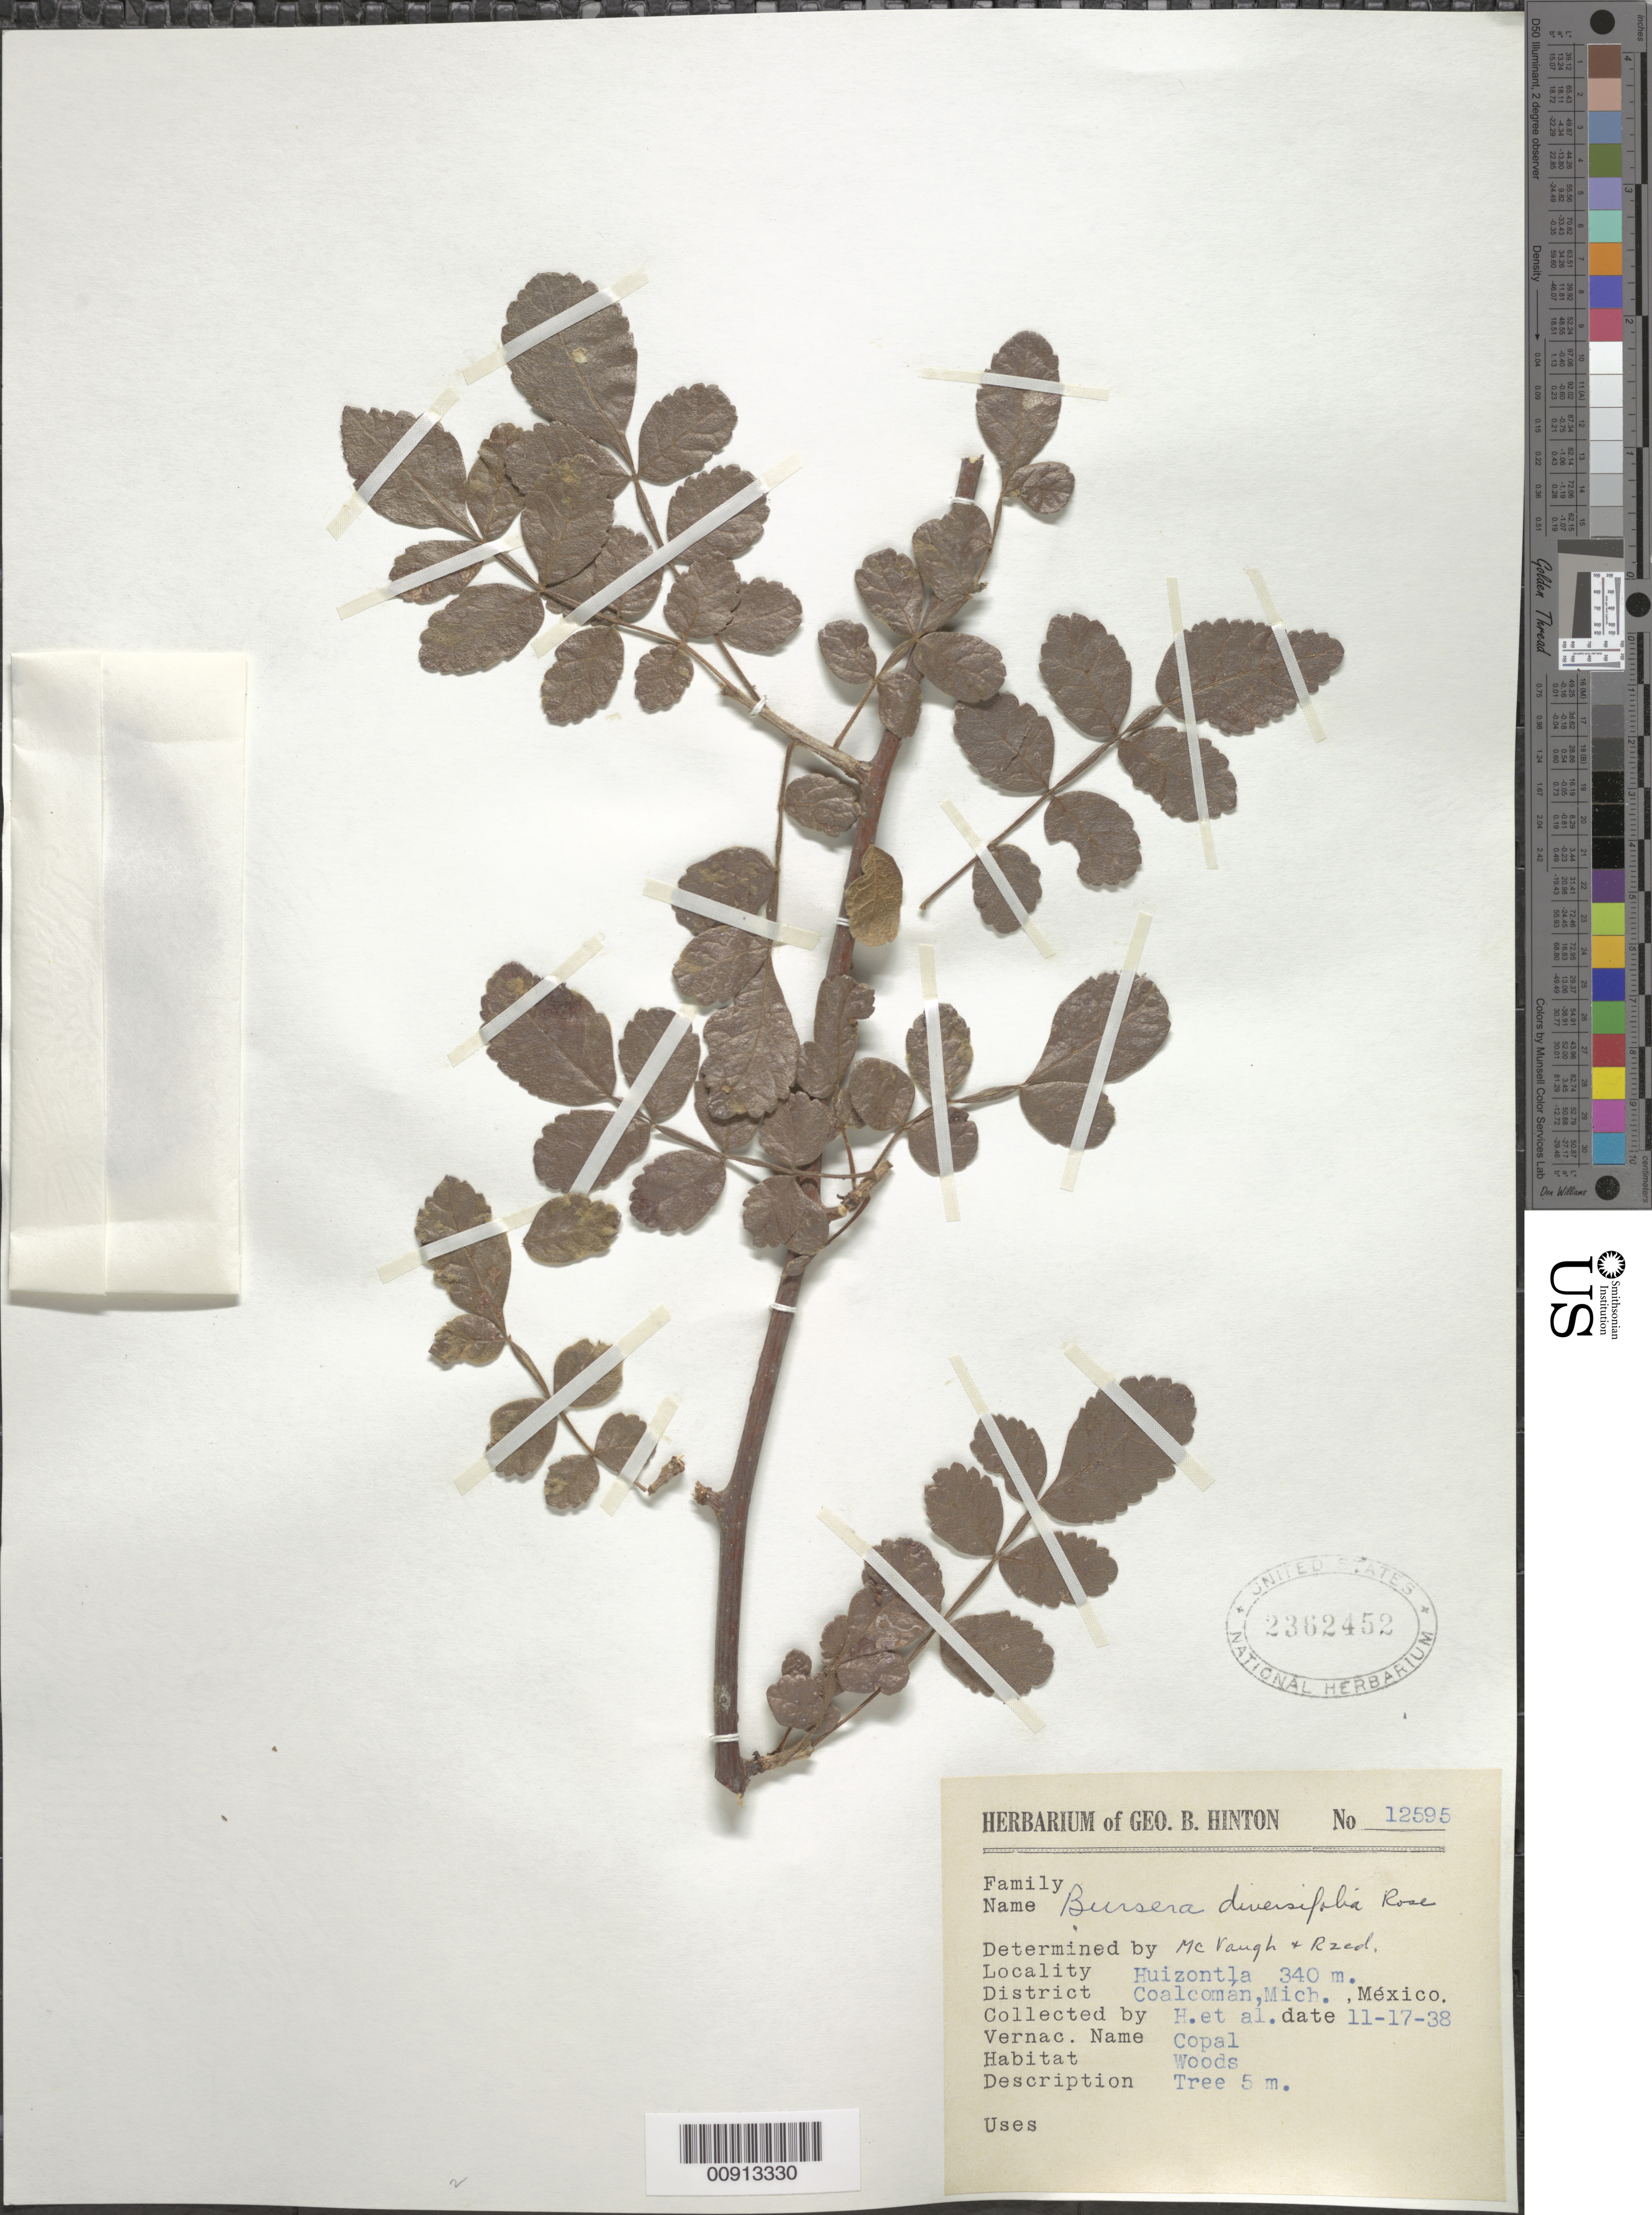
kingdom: Plantae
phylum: Tracheophyta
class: Magnoliopsida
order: Sapindales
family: Burseraceae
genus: Bursera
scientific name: Bursera diversifolia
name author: Rose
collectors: G. B. Hinton & et al.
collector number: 12595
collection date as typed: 17 Nov 1938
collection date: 1938-11-17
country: Mexico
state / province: Michoacán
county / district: Coalcomán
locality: Huizontla, District Coalcomán, Michoacán.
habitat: Woods.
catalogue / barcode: US 2362452